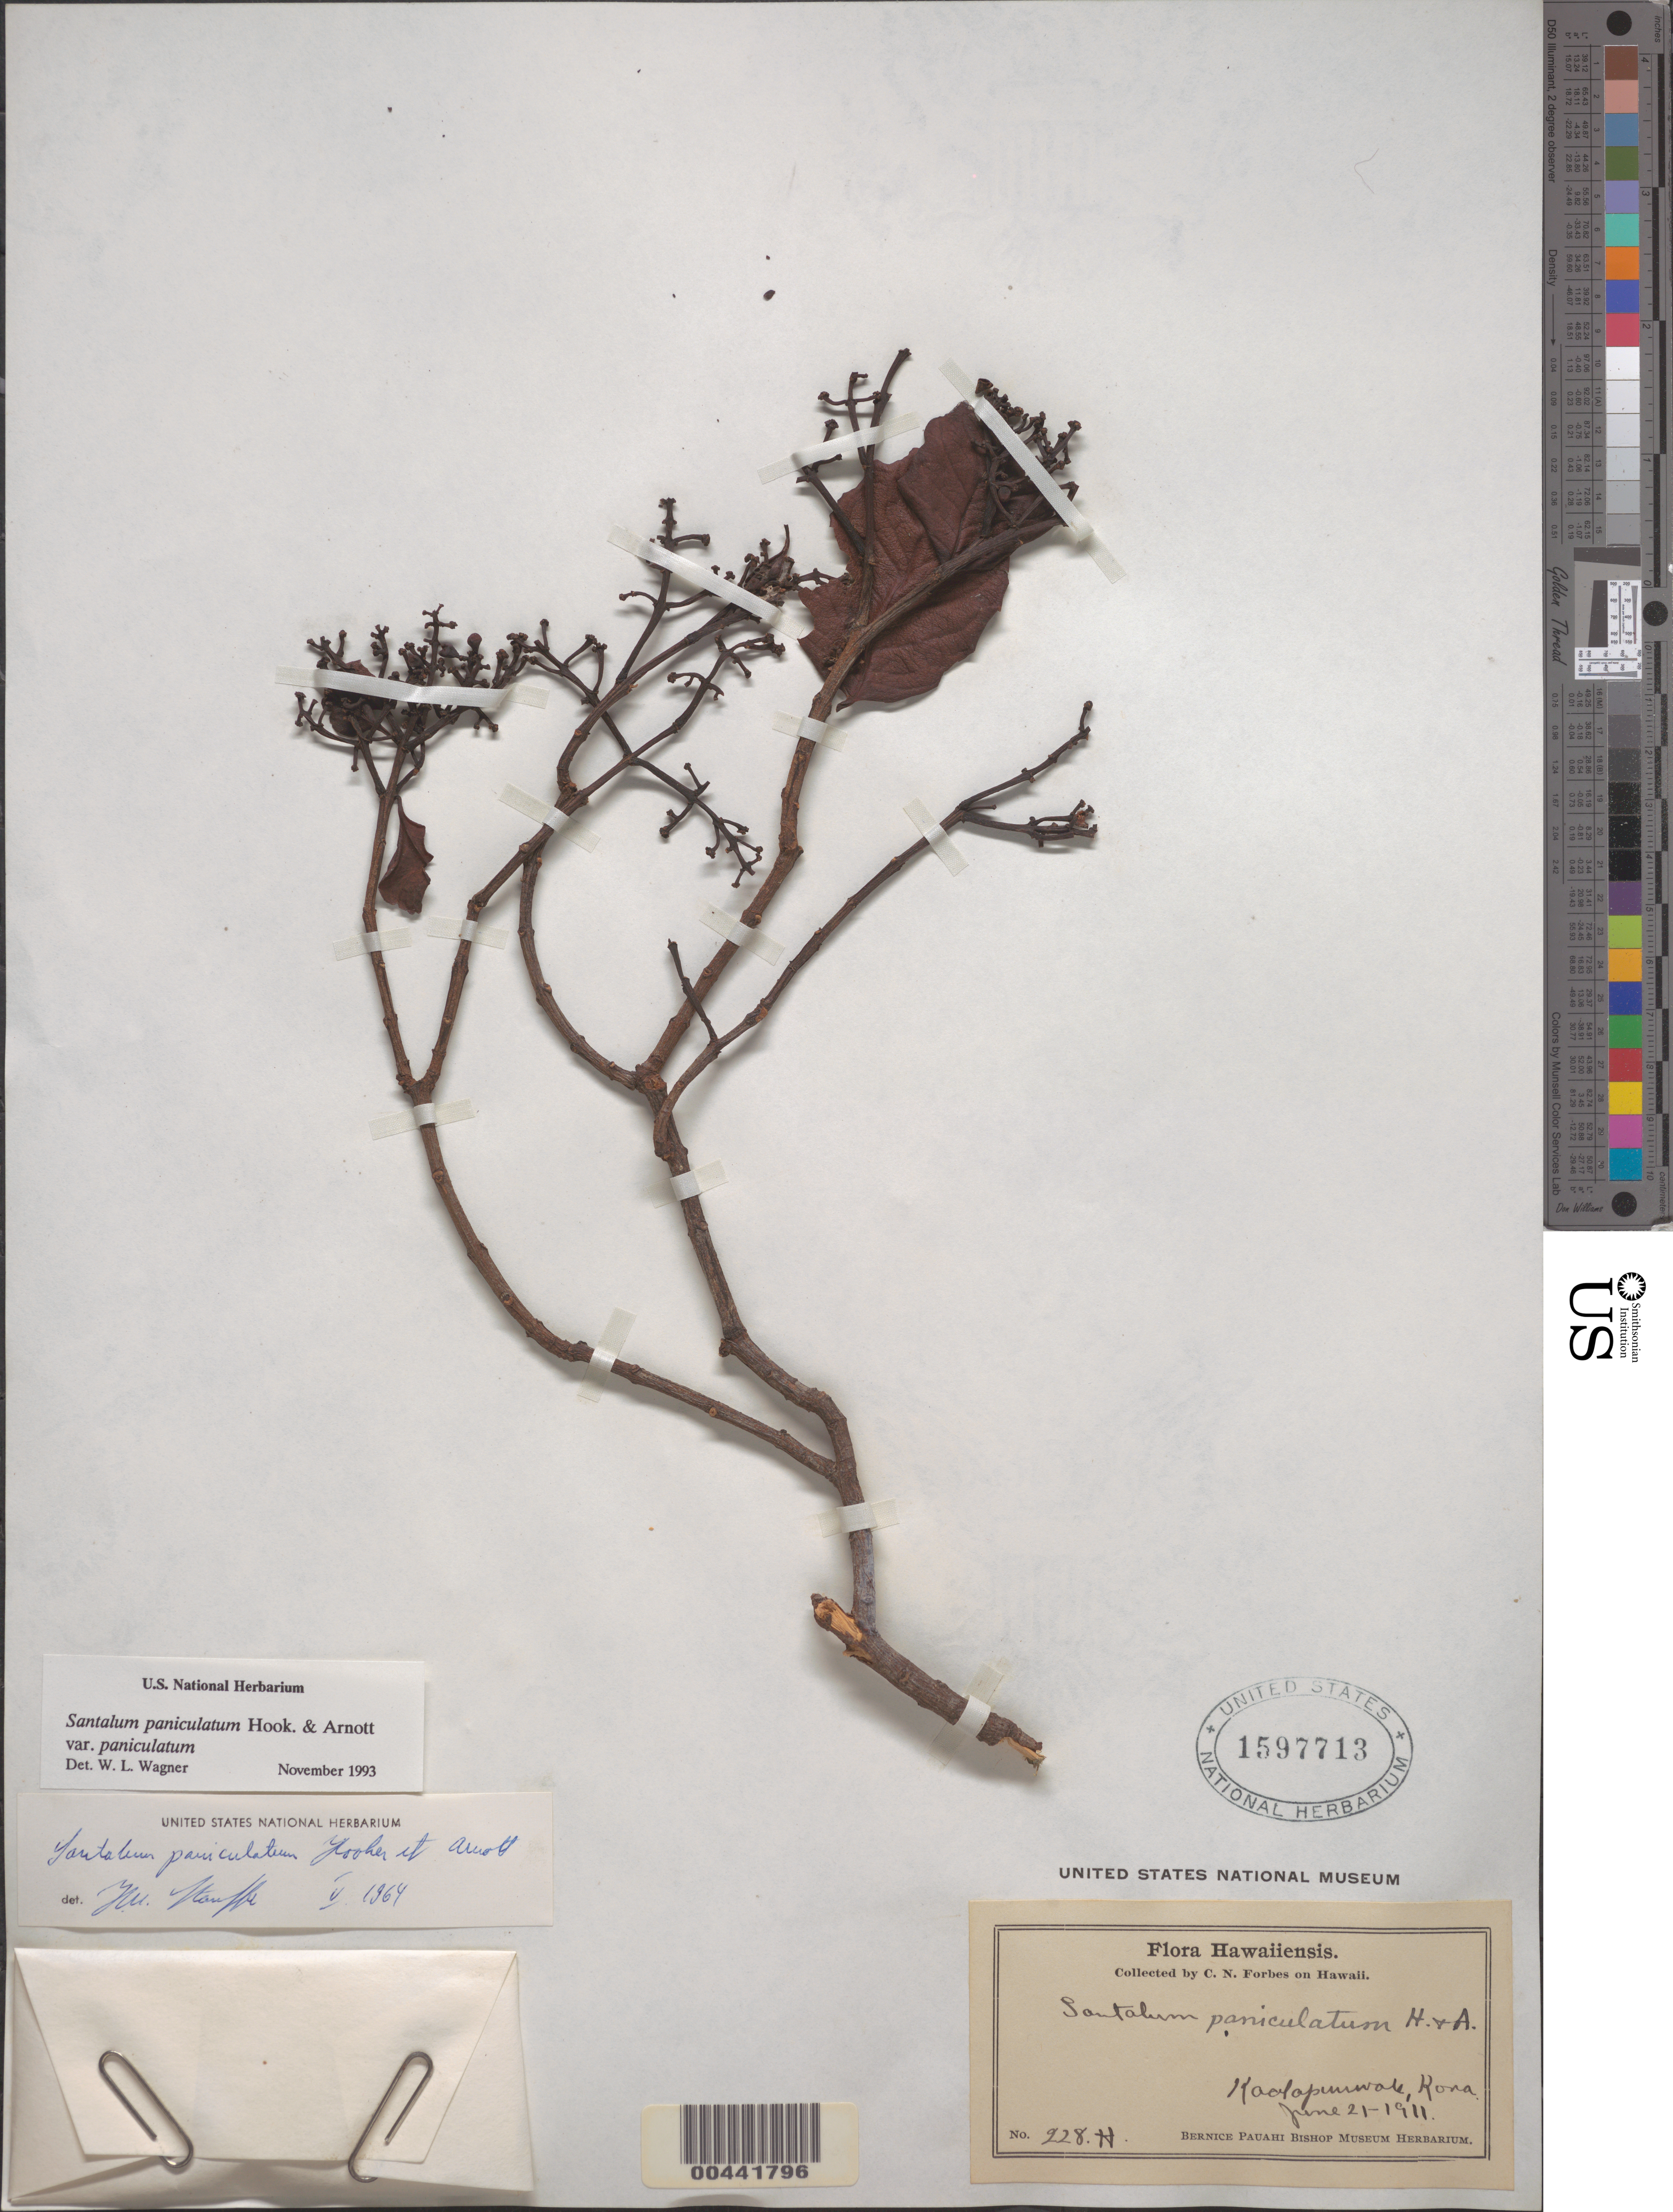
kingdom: Plantae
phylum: Tracheophyta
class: Magnoliopsida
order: Santalales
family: Santalaceae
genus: Santalum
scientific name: Santalum paniculatum var. paniculatum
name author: Hook. & Arn.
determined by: Wagner, W. L., (BOT), Smithsonian Institution - National Museum of Natural History (UNITED STATES)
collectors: C. N. Forbes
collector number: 228.H.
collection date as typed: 21 Jun 1911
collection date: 1911-06-21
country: United States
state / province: Hawaii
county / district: Hawaii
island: Hawaii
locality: Kaalapuuwale, Kona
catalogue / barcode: US 1597713